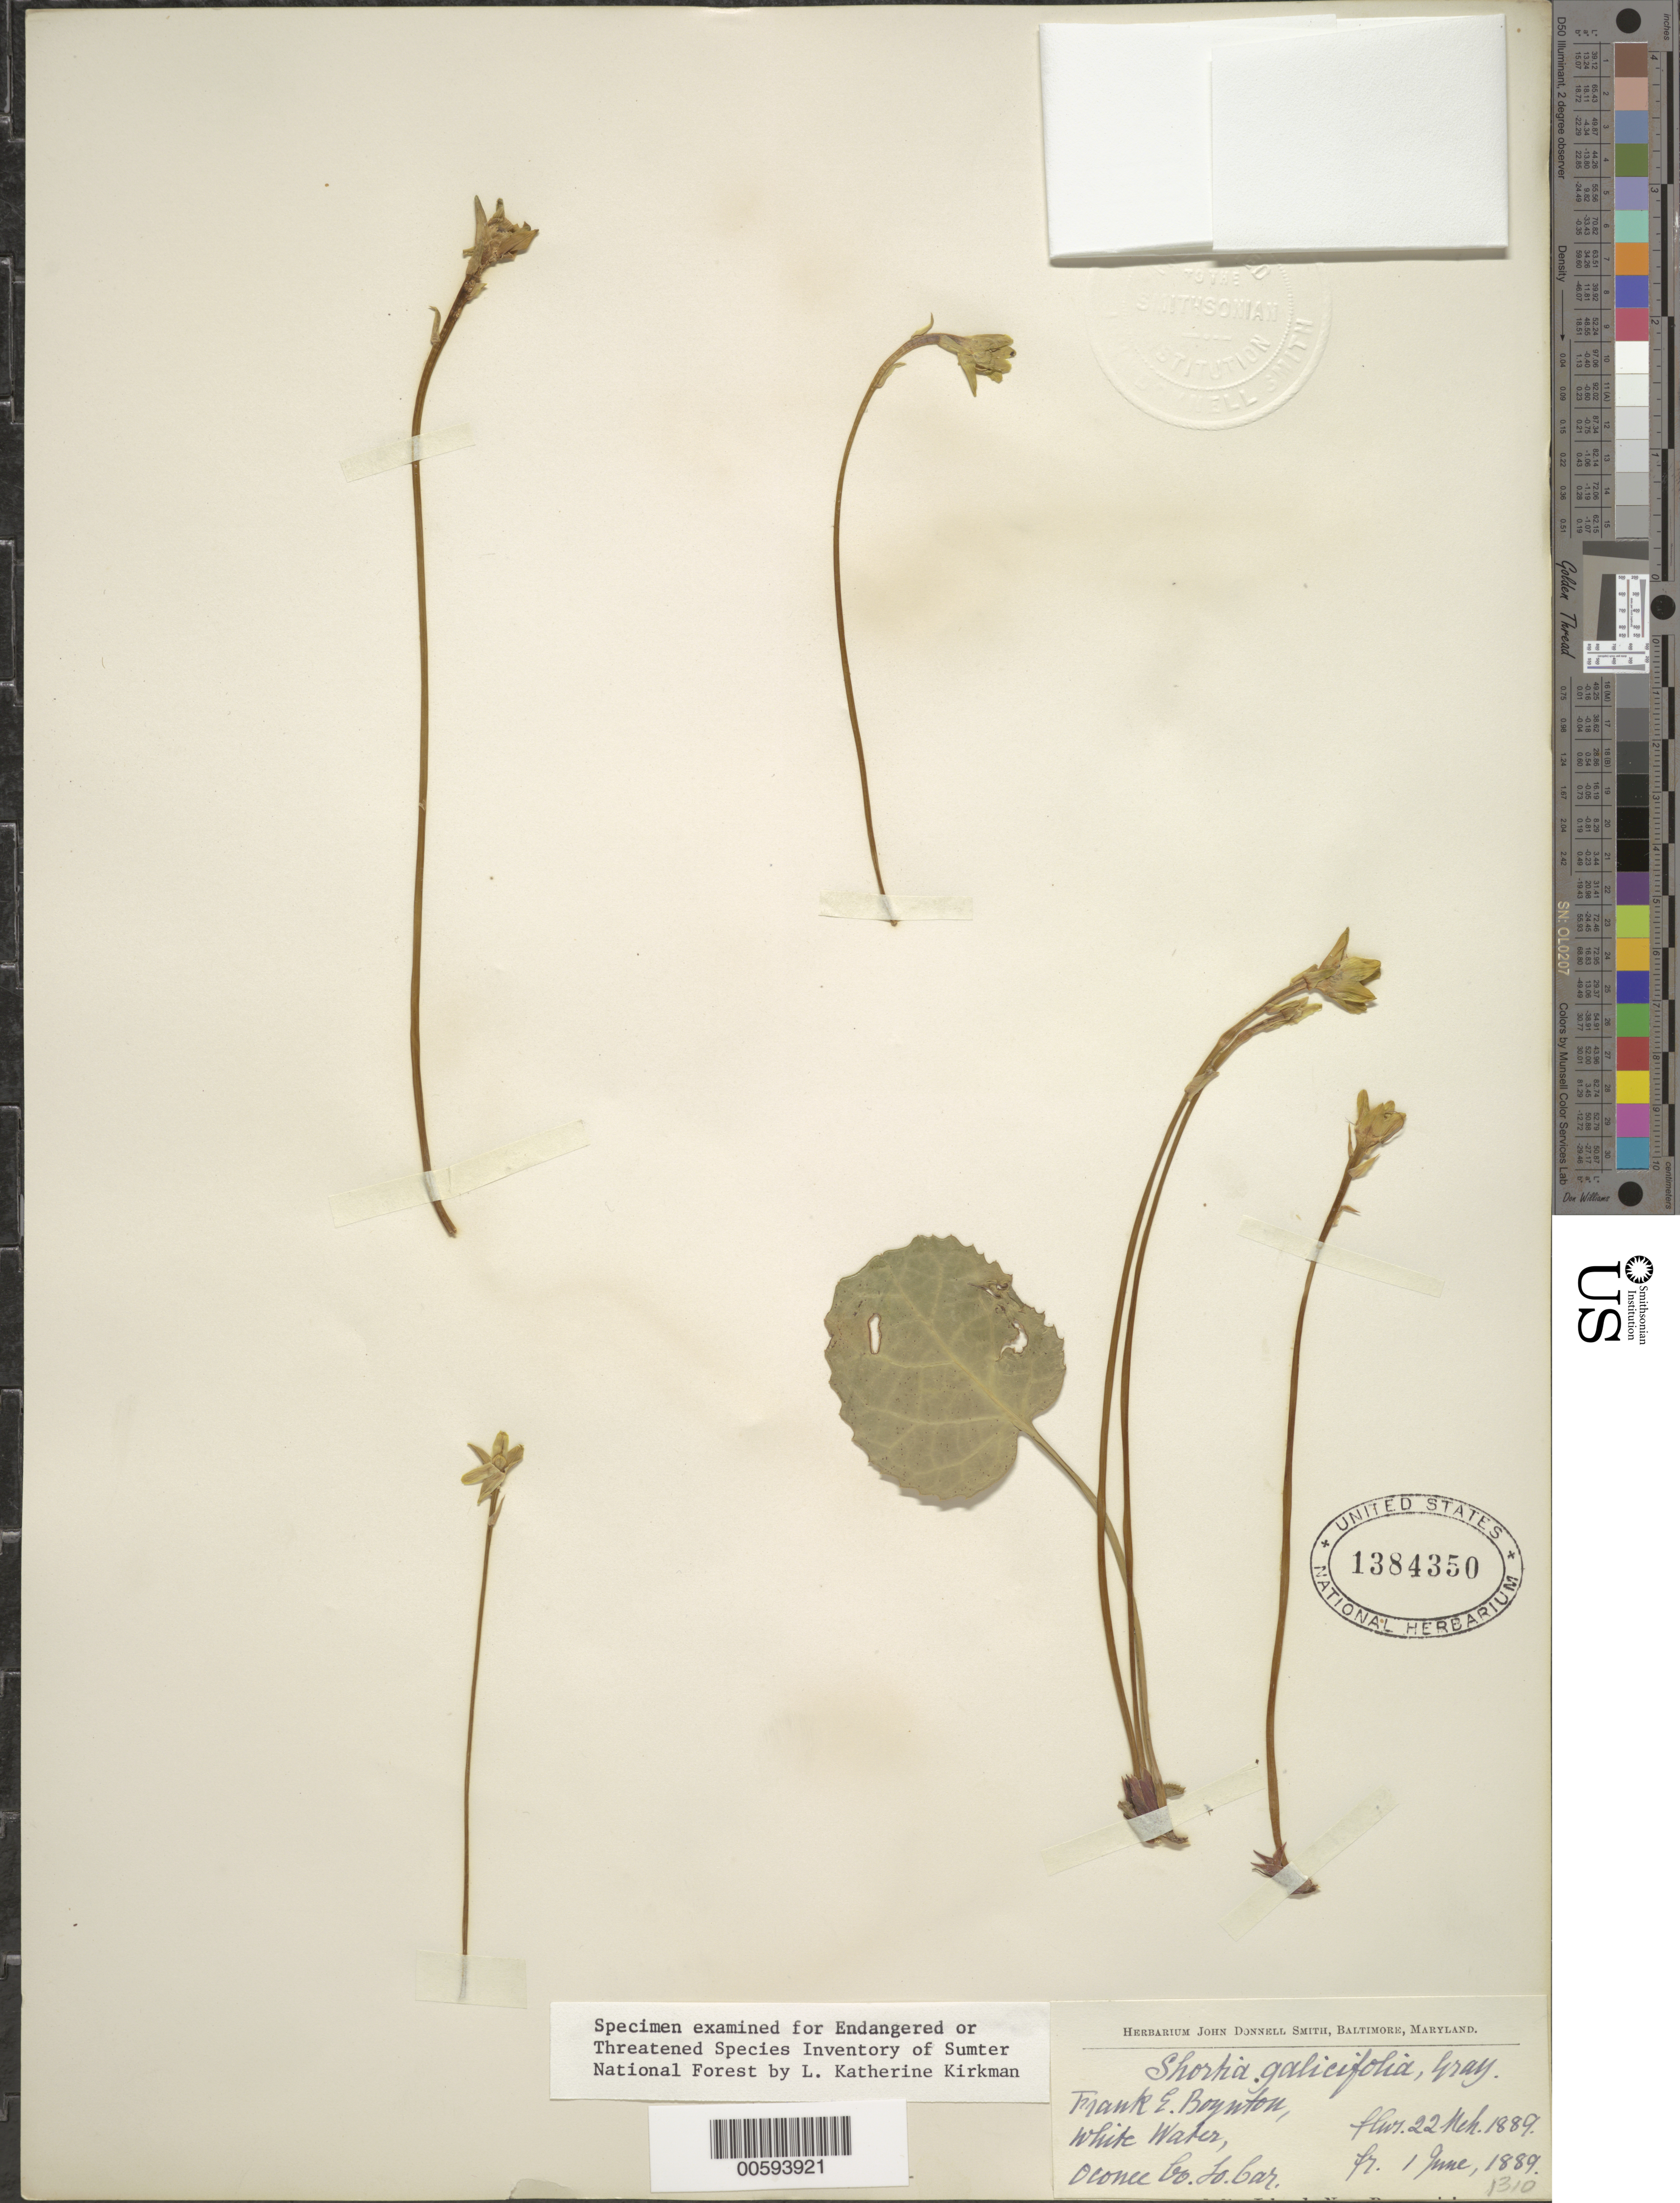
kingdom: Plantae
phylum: Tracheophyta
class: Magnoliopsida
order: Ericales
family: Diapensiaceae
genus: Shortia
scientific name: Shortia galacifolia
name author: Torr. & A. Gray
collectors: F. Boynton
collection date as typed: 22 Mar 1889 to 01 Jun 1889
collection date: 1889-03-22/1889-06-01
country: United States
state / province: South Carolina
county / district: Oconee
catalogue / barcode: US 1384350